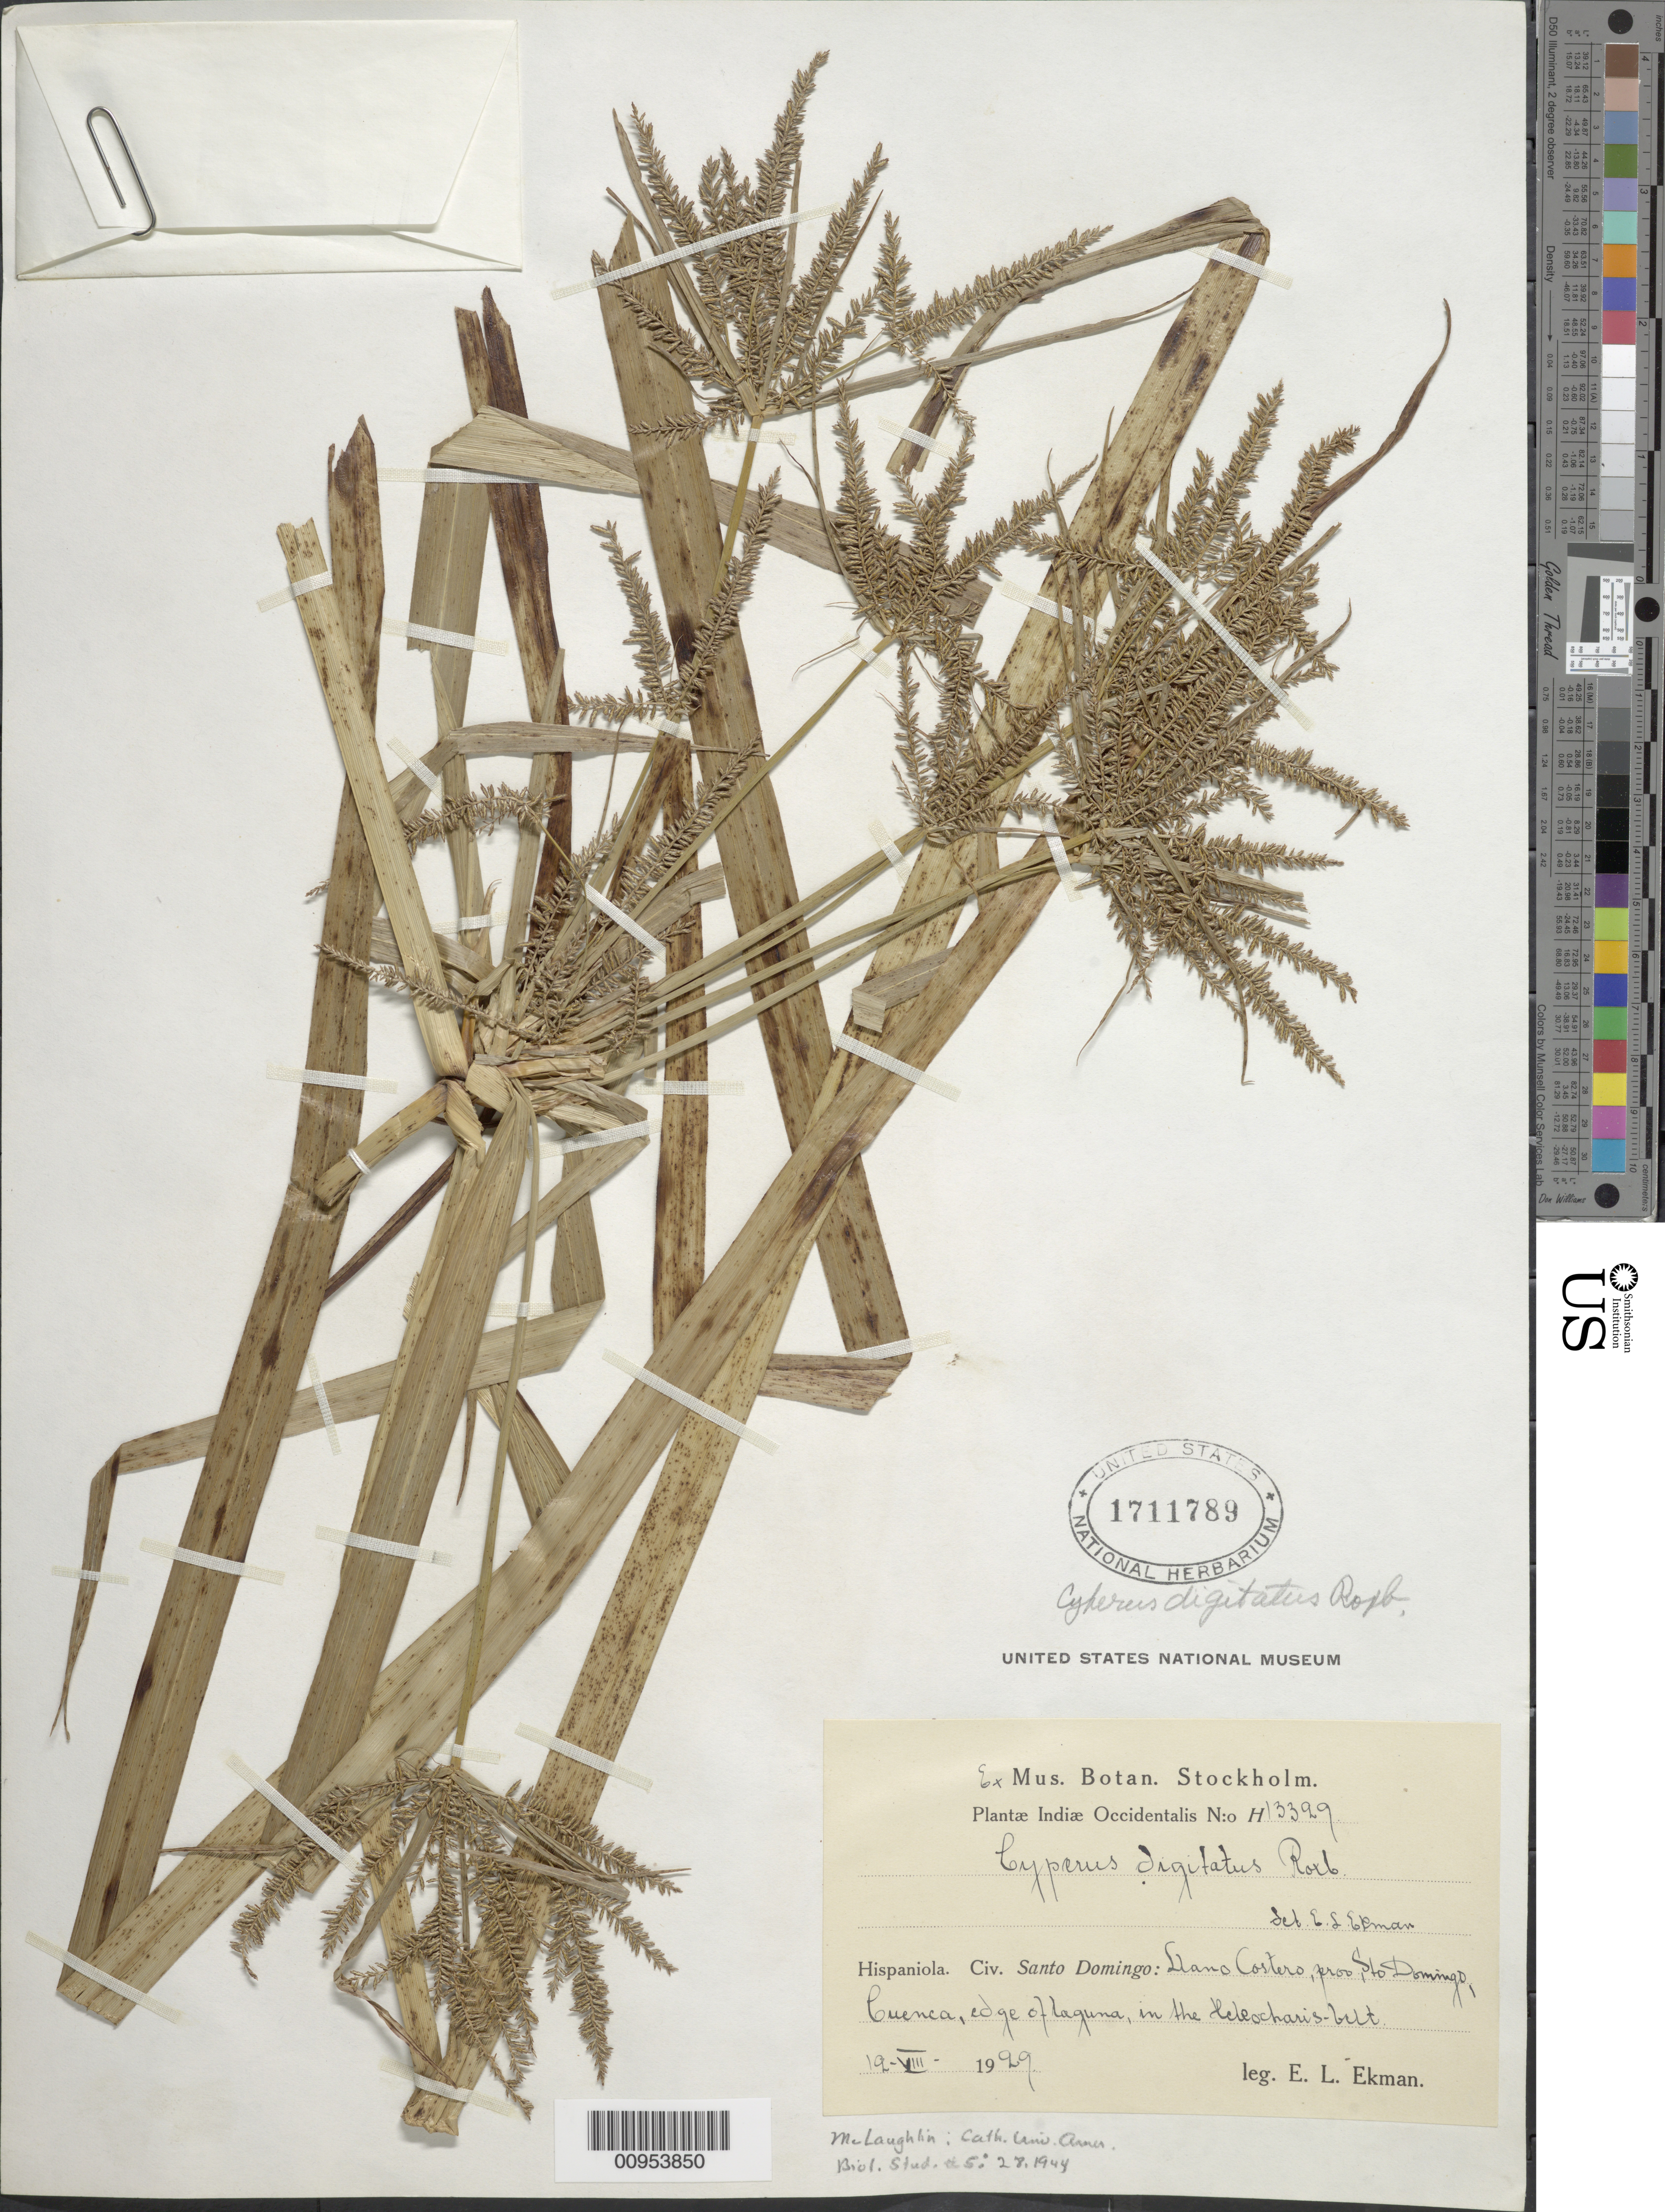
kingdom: Plantae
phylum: Tracheophyta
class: Liliopsida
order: Poales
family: Cyperaceae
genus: Cyperus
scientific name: Cyperus digitatus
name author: Roxb.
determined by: Ekman, E. L.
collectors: E. L. Ekman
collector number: H 13329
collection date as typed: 12 Aug 1929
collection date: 1929-08-12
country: Dominican Republic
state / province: Santo Domingo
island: Hispaniola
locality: Llano Costero, Cuenca, edge of laguna, in the Heleocharis belt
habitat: Edge of laguna, in the Heleocharis belt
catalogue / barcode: US 1711789